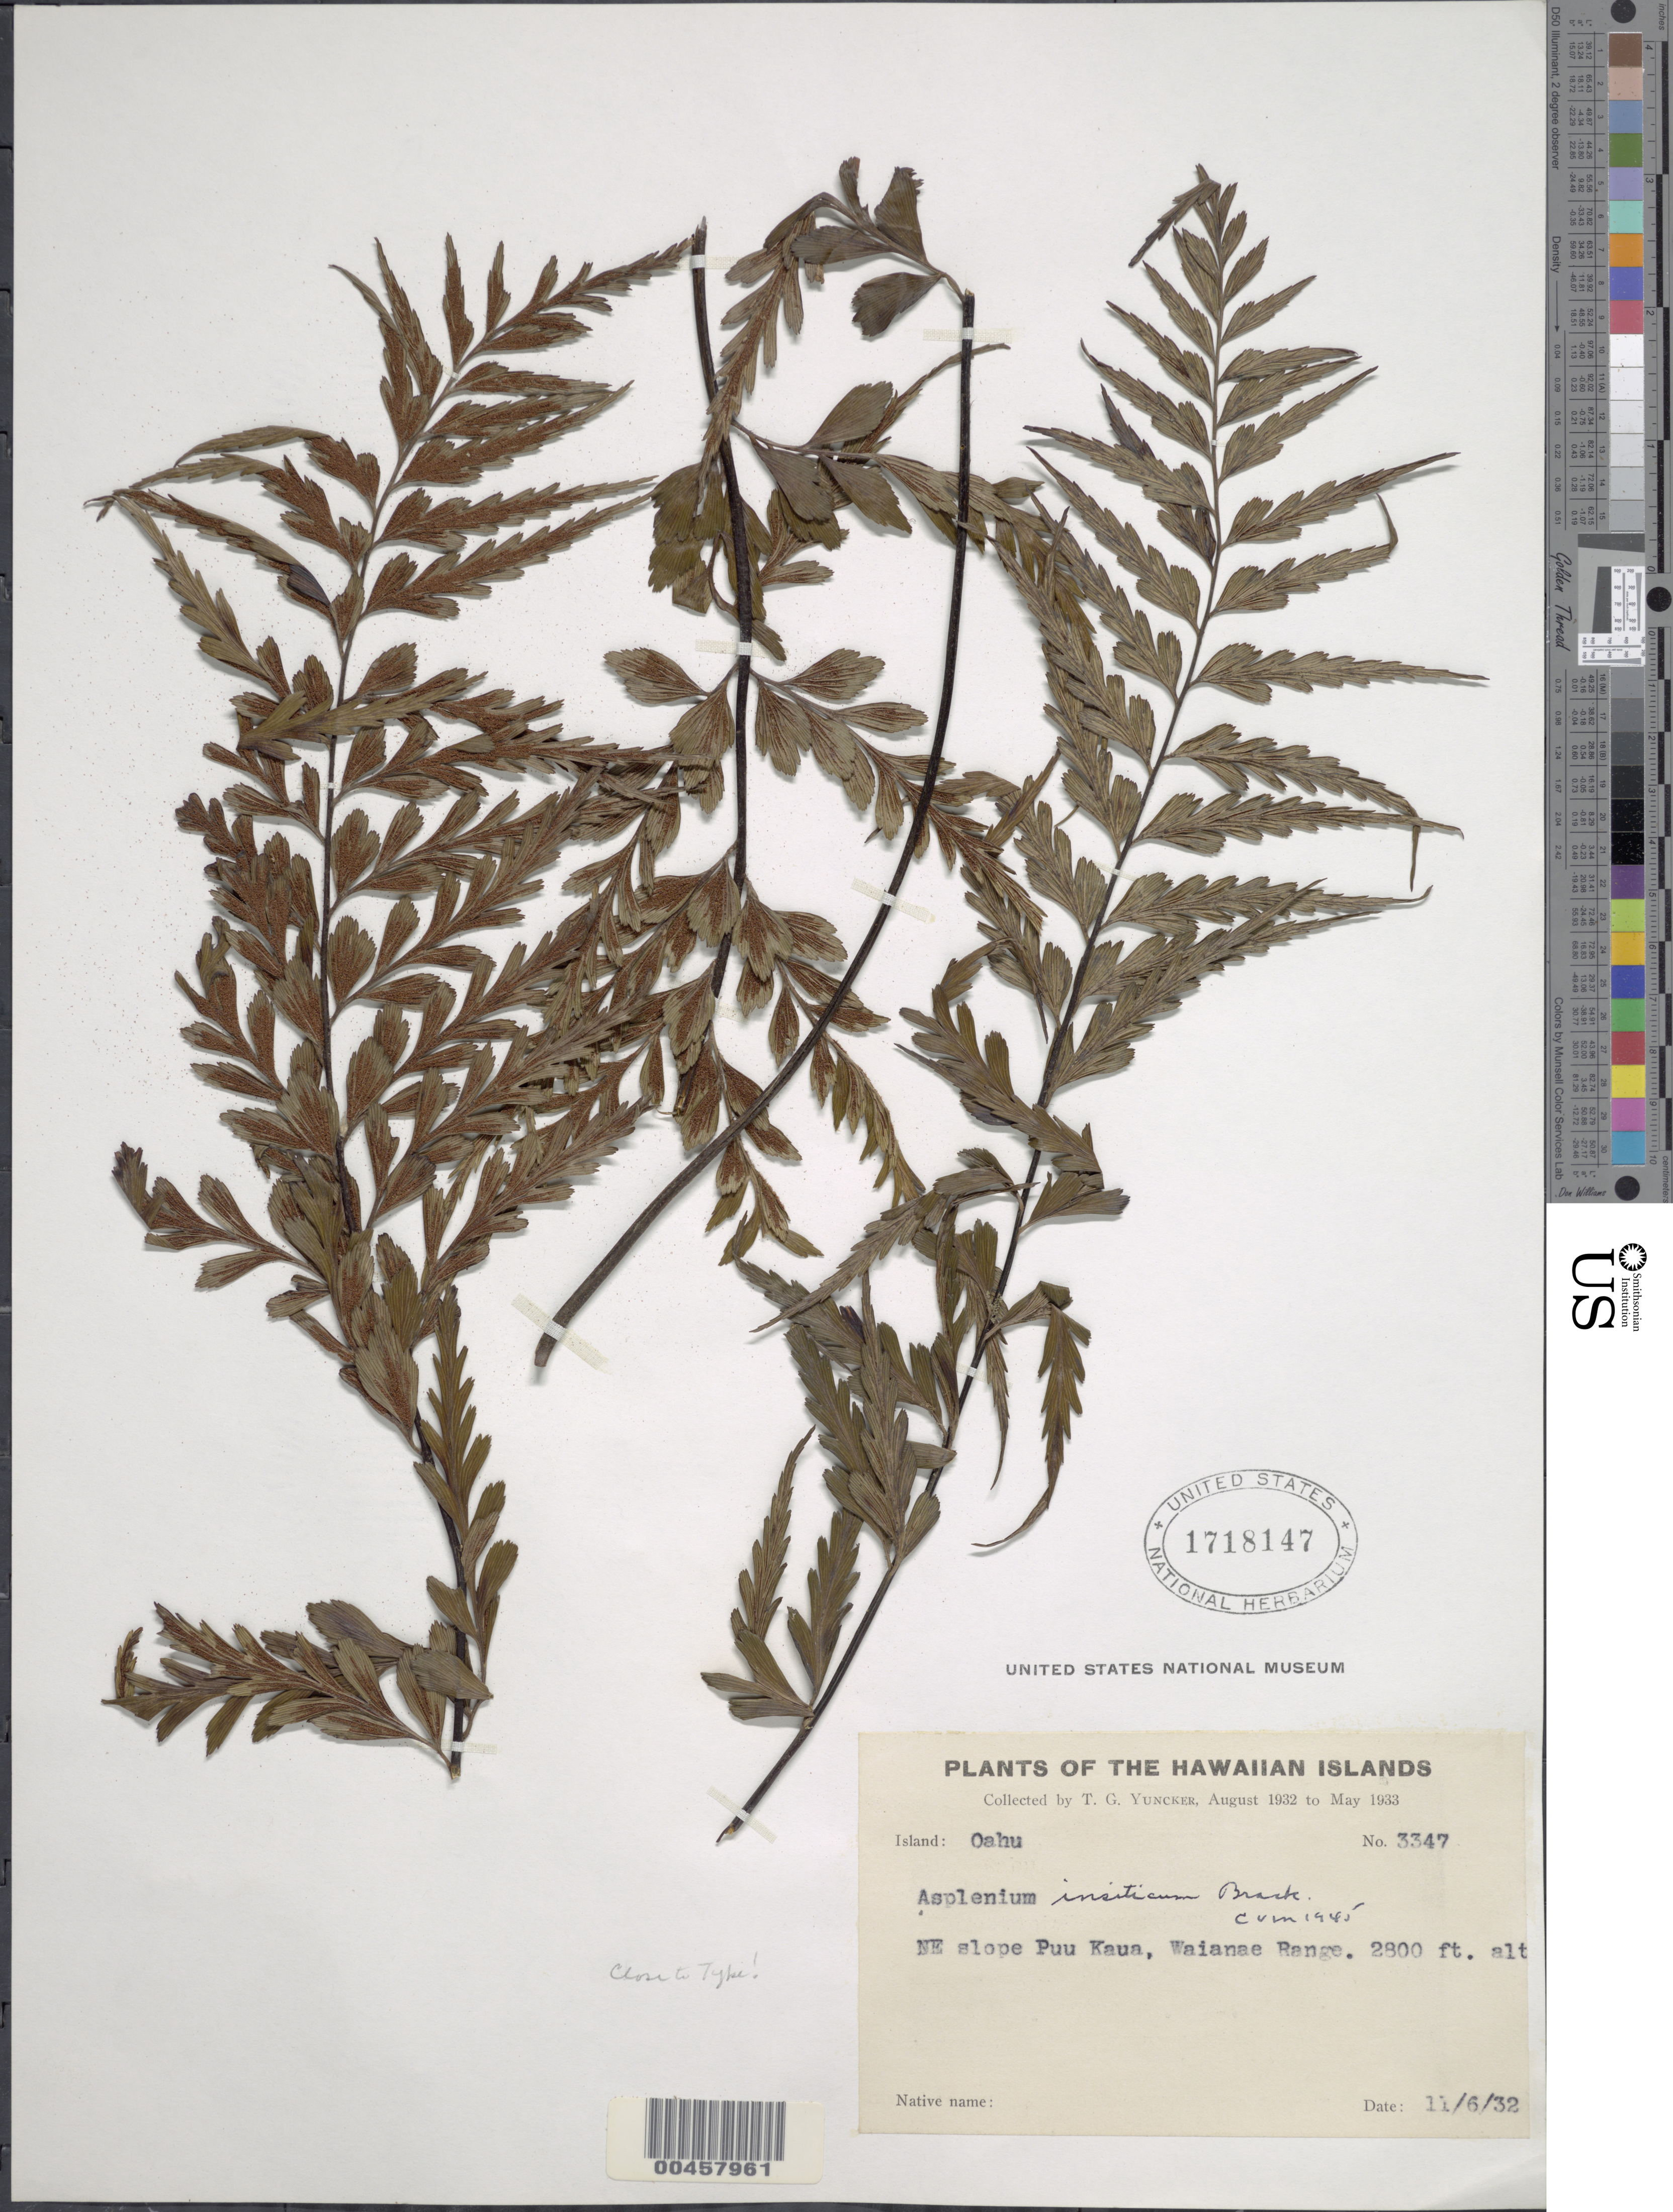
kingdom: Plantae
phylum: Tracheophyta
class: Polypodiopsida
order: Polypodiales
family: Aspleniaceae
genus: Asplenium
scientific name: Asplenium insiticium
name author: Brack. in Wilkes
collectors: T. G. Yuncker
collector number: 3347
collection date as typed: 6 Nov 1932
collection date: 1932-11-06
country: United States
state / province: Hawaii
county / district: Honolulu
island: Oahu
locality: NE slope of Puu Kaua, Waianae Range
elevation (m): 853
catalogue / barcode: US 1718147